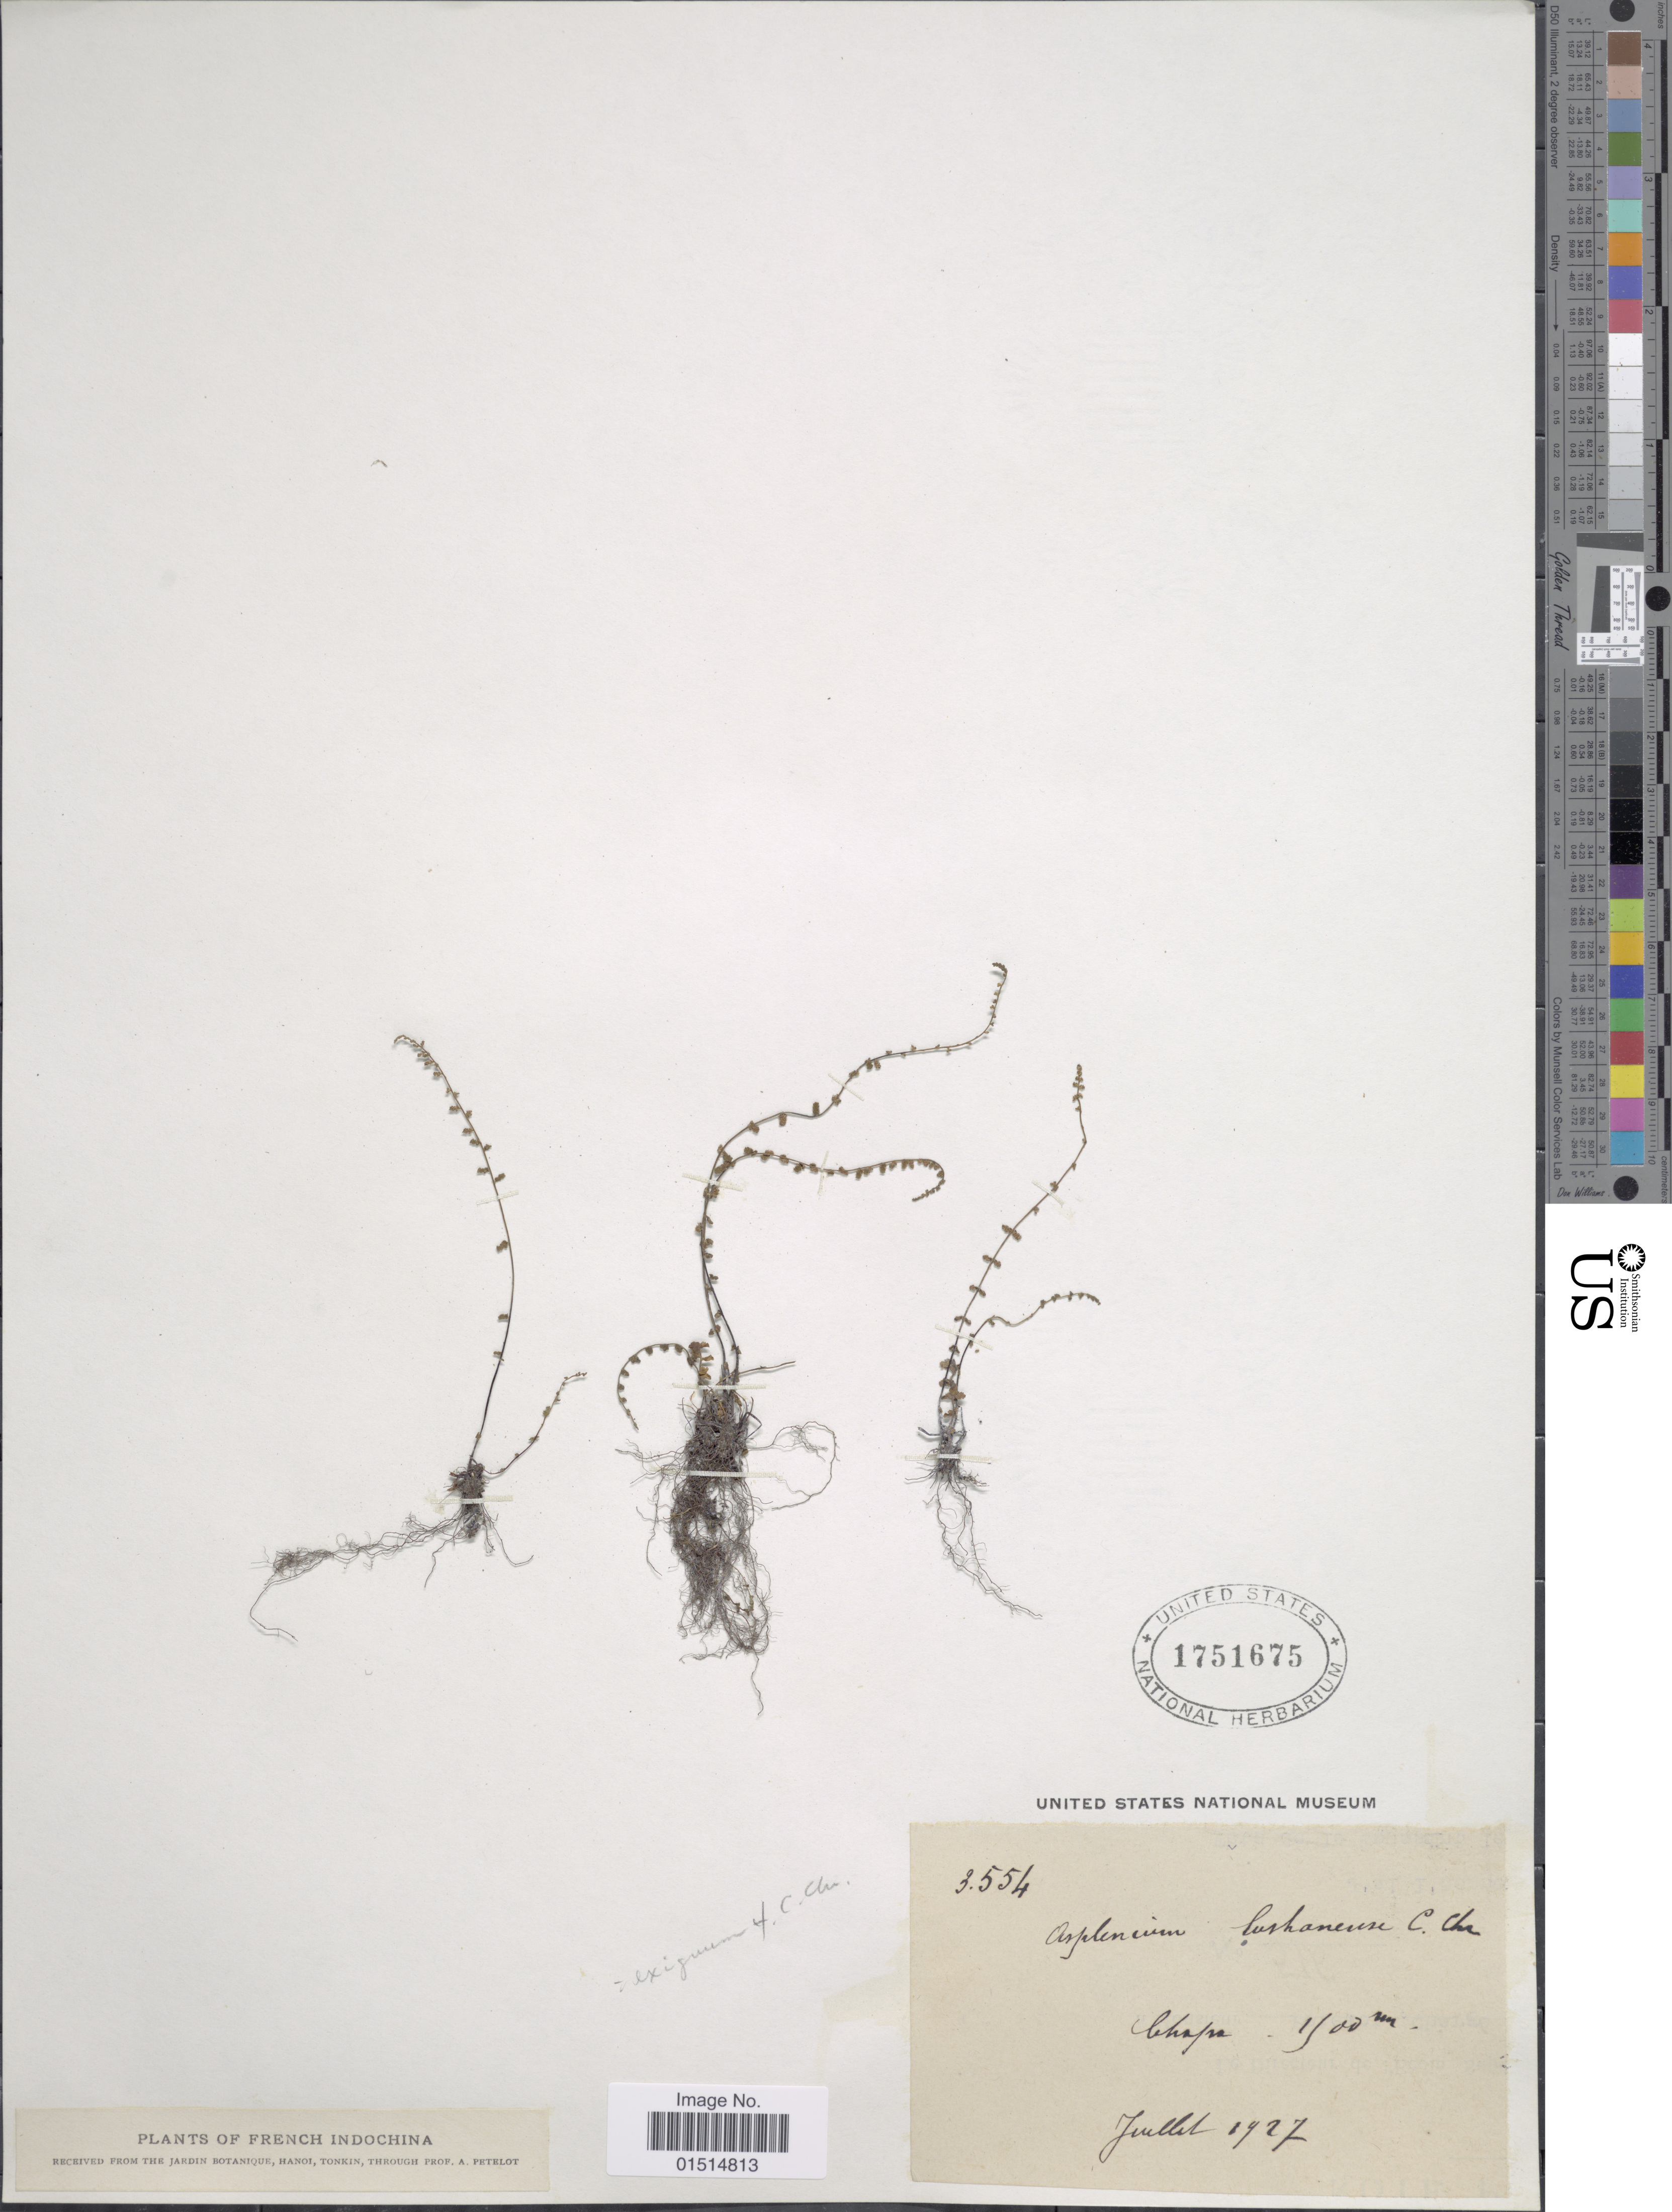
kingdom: Plantae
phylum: Tracheophyta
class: Polypodiopsida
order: Polypodiales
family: Aspleniaceae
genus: Asplenium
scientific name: Asplenium exiguum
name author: Bedd.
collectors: A. Petelot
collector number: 3554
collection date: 1927-07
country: Vietnam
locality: French Indochina, Chapa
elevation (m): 1900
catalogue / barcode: US 1751675